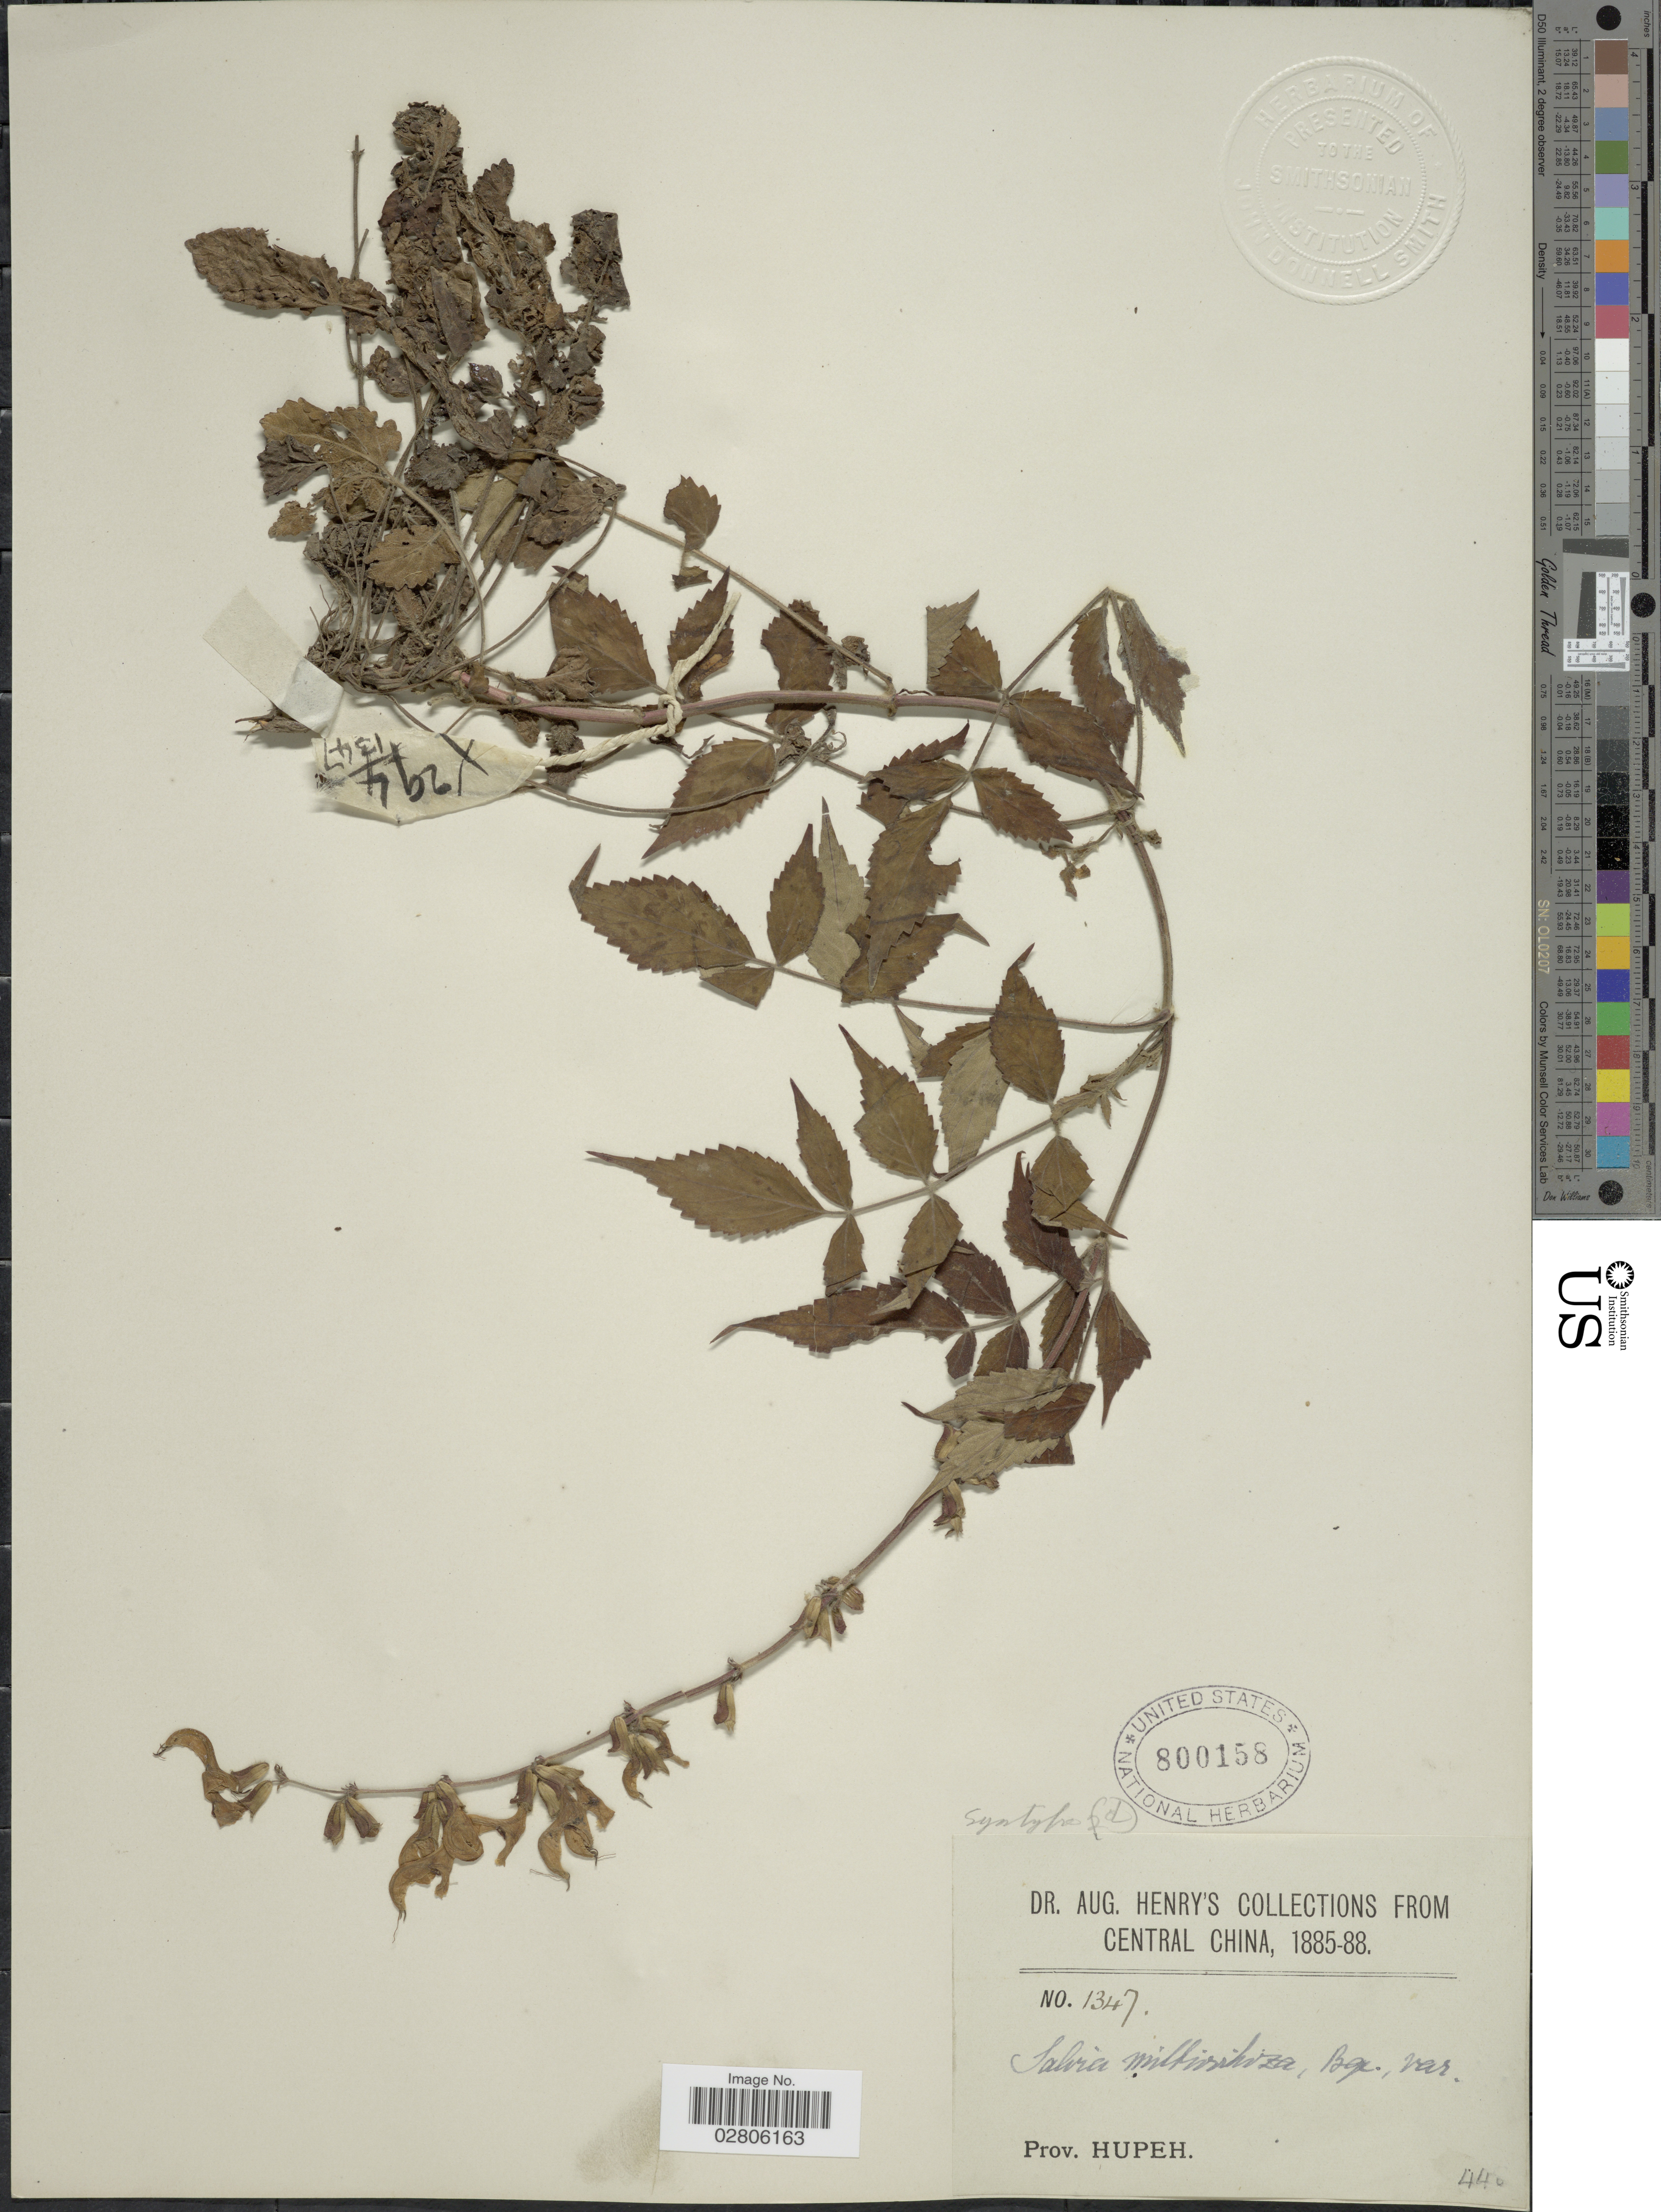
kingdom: Plantae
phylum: Tracheophyta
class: Magnoliopsida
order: Lamiales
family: Lamiaceae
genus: Salvia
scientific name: Salvia miltiorrhiza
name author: Bunge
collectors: A. Henry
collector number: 1347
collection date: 1885/1888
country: China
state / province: Hubei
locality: Central China, Prov. Hupeh.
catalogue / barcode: US 800158